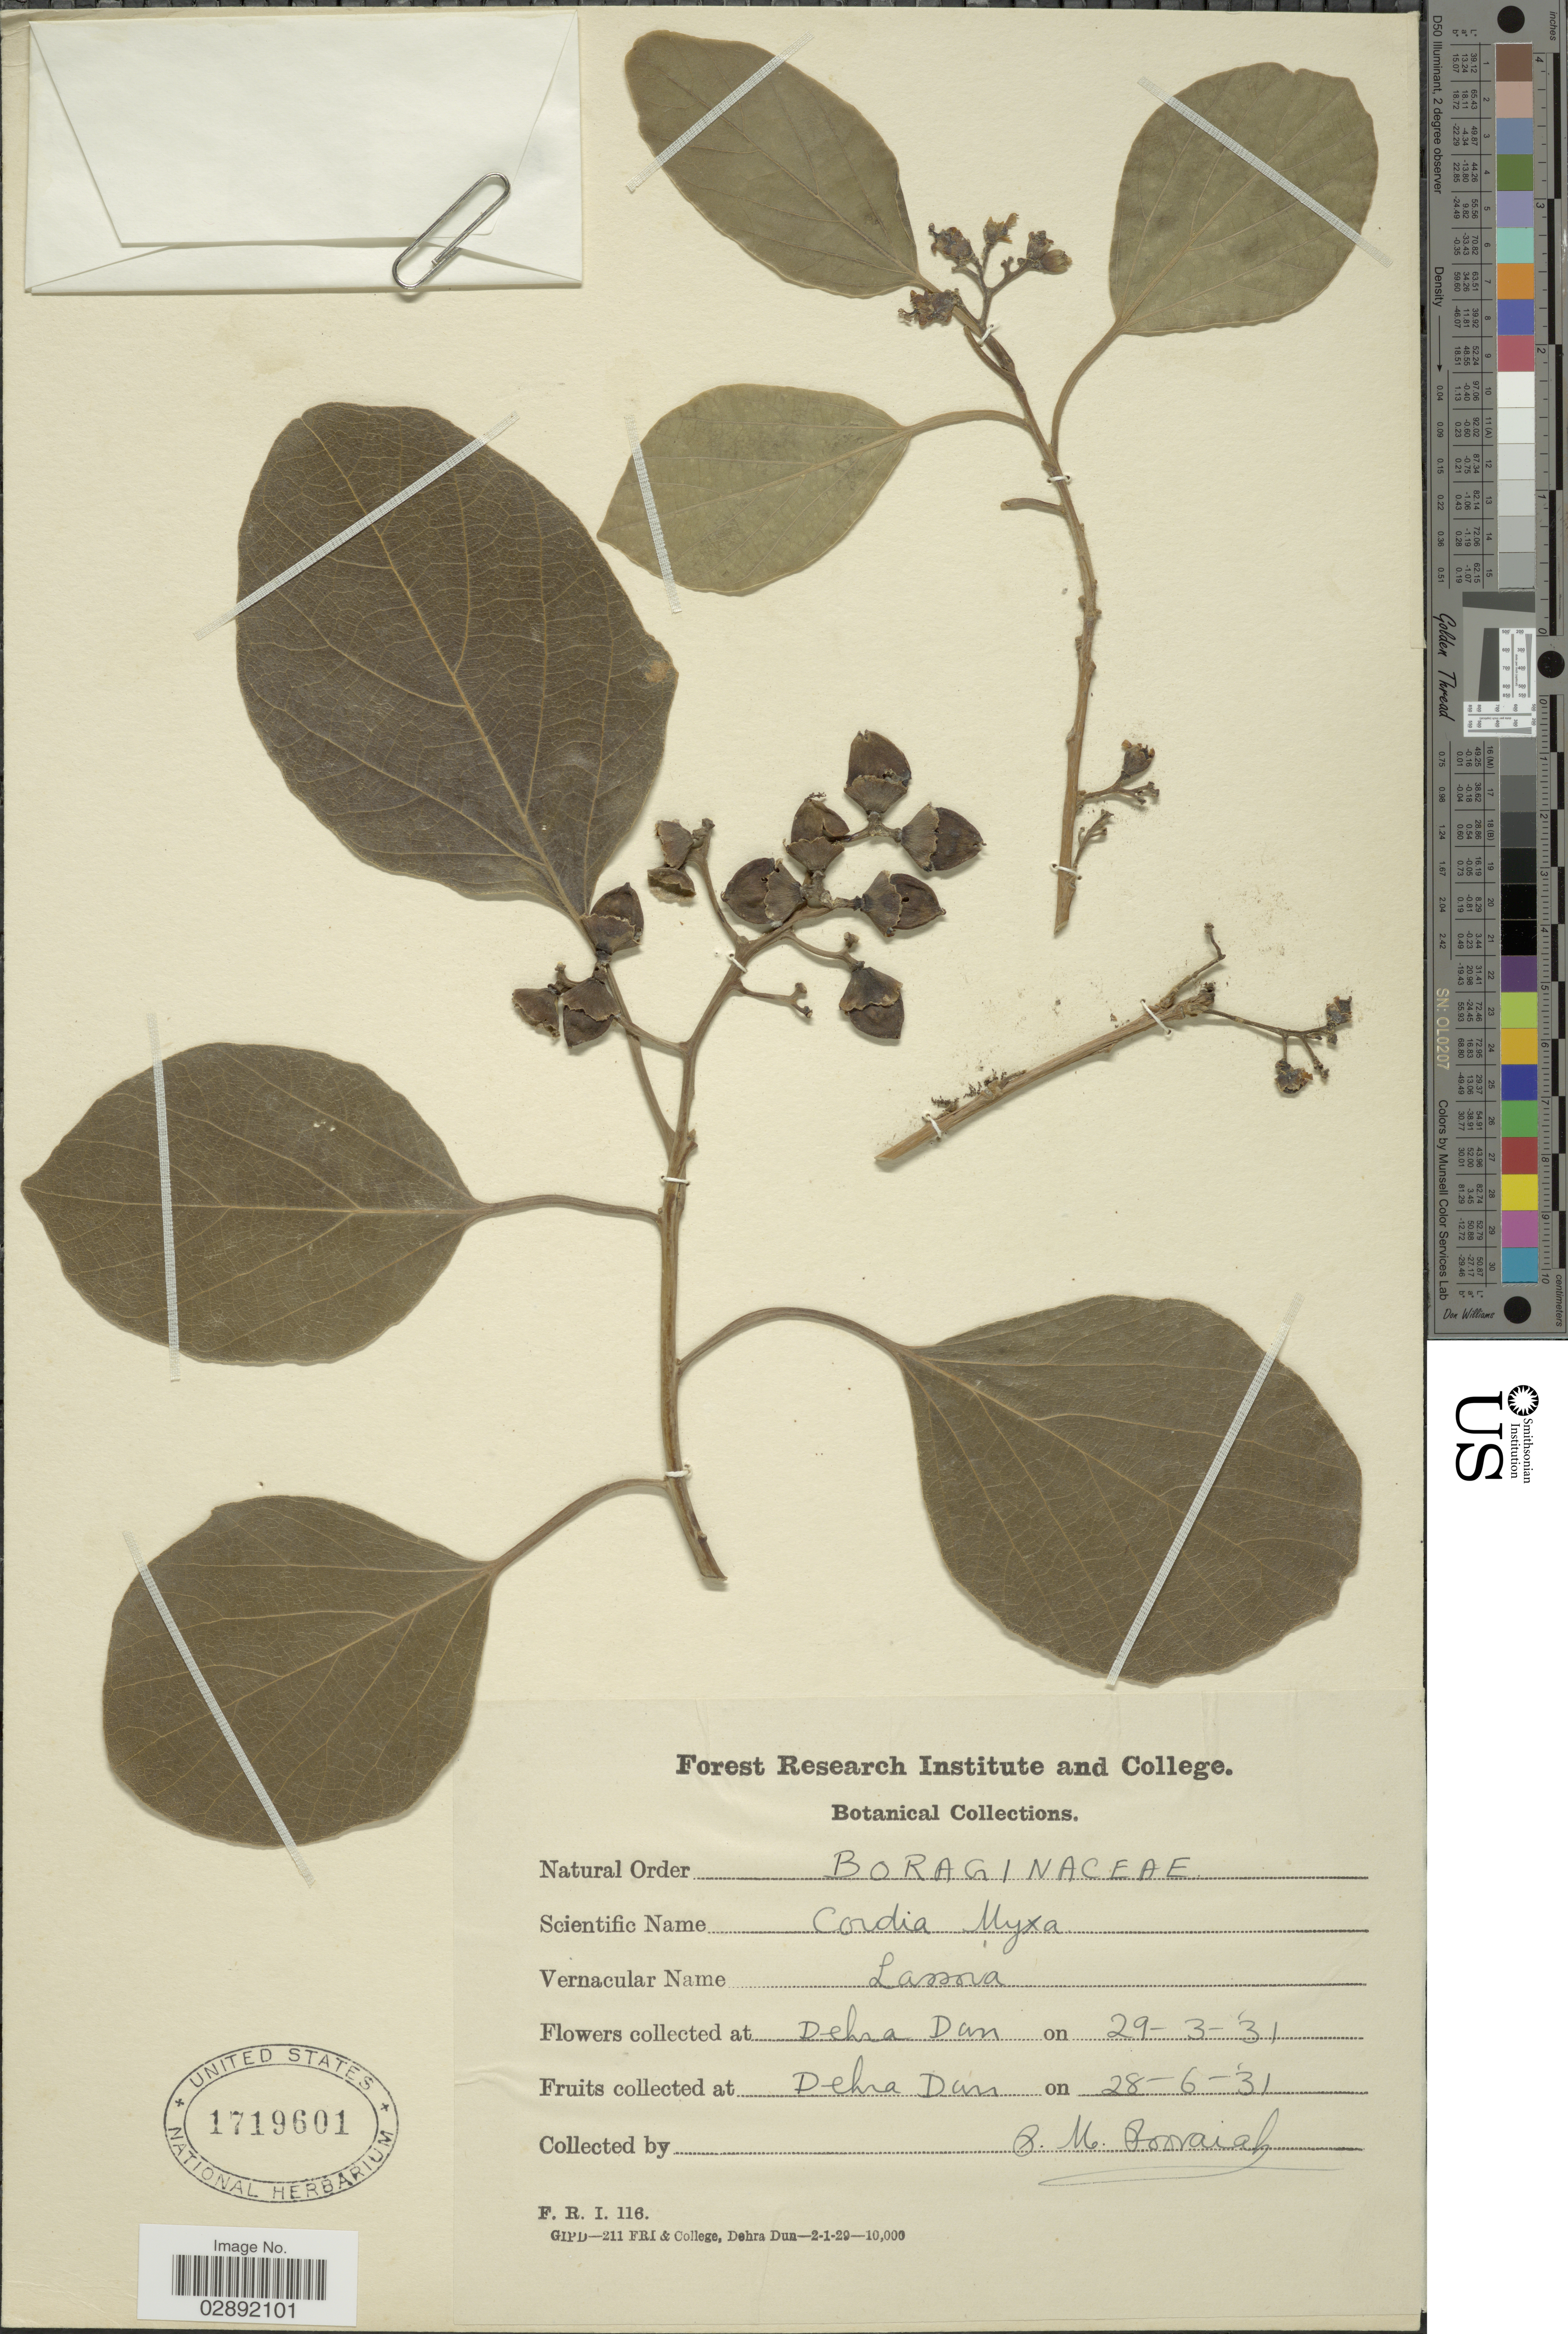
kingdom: Plantae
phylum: Tracheophyta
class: Magnoliopsida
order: Boraginales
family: Cordiaceae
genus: Cordia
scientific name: Cordia dichotoma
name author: G. Forst.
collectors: P. Pooraiah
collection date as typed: Transcribed d/m/y: 29/3/31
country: India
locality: Dehra Dun.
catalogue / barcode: US 1719601